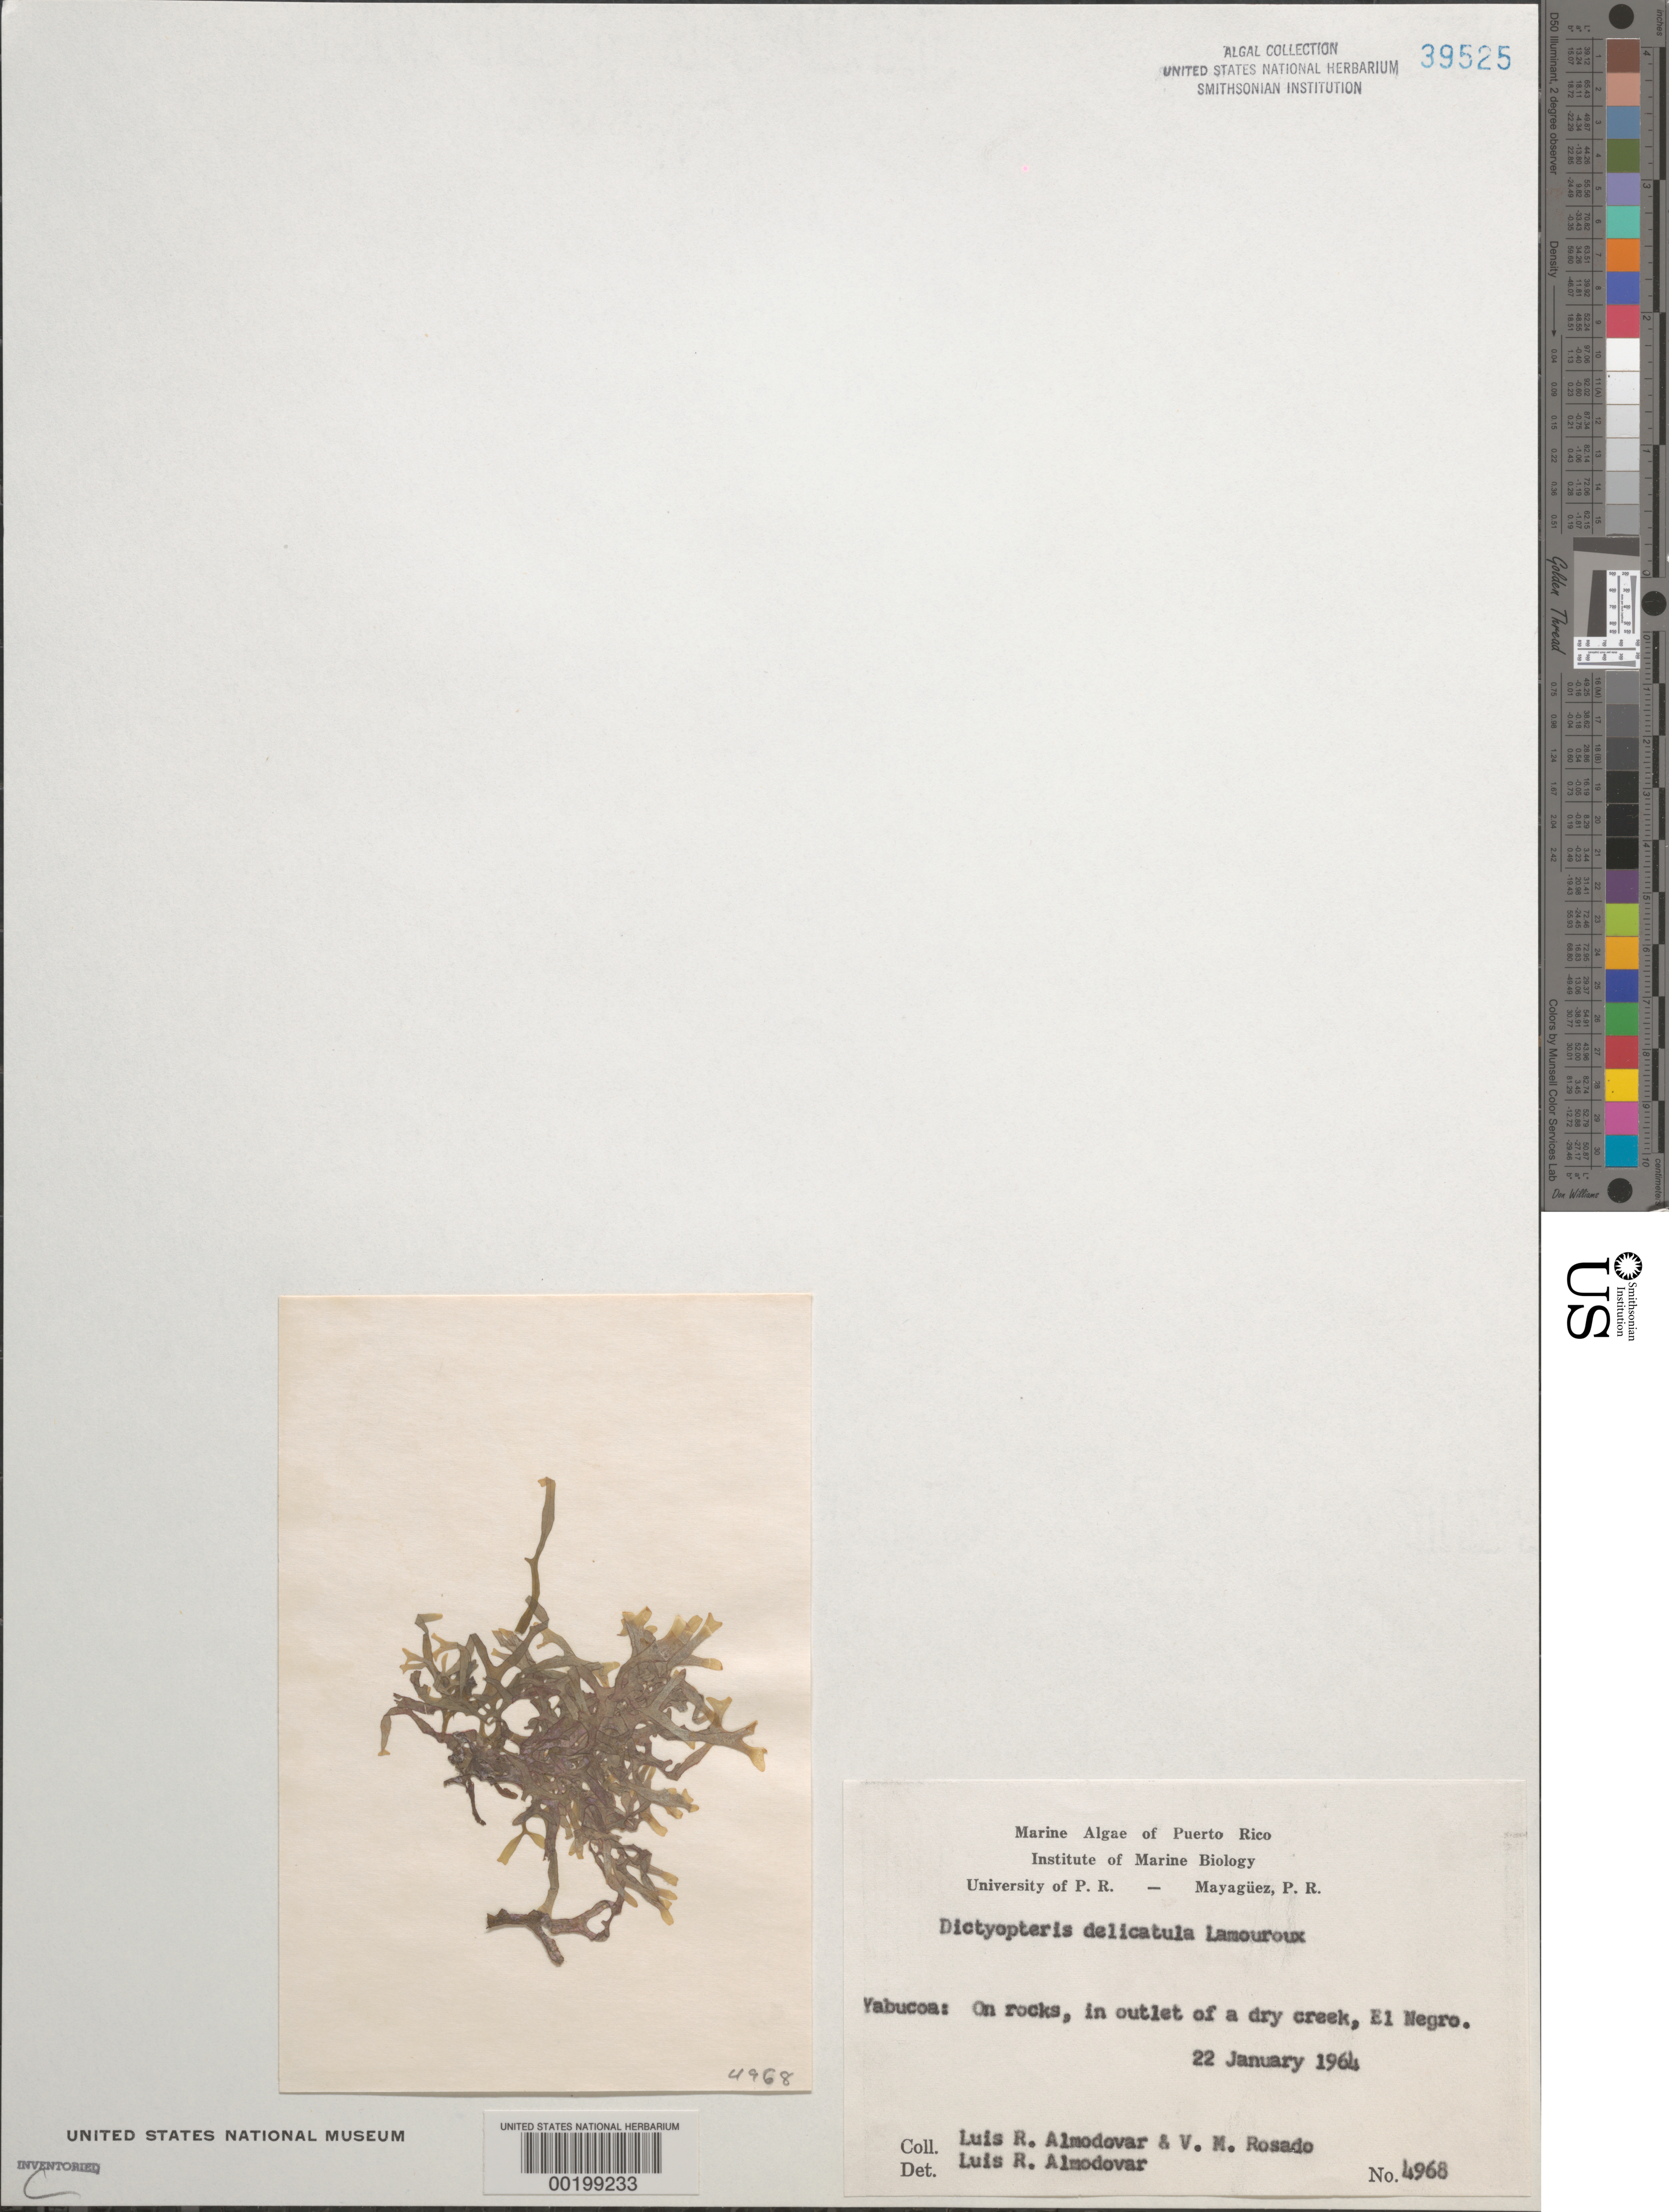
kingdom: Chromista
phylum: Ochrophyta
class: Phaeophyceae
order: Dictyotales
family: Dictyotaceae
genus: Dictyopteris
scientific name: Dictyopteris delicatula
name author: J.V.Lamouroux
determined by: Almodovar, L. R.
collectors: L. Almodovar & V. Rosado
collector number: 4968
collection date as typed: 22 Jan 1964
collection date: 1964-01-22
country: Puerto Rico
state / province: Yabucoa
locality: El Negro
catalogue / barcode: US 39525